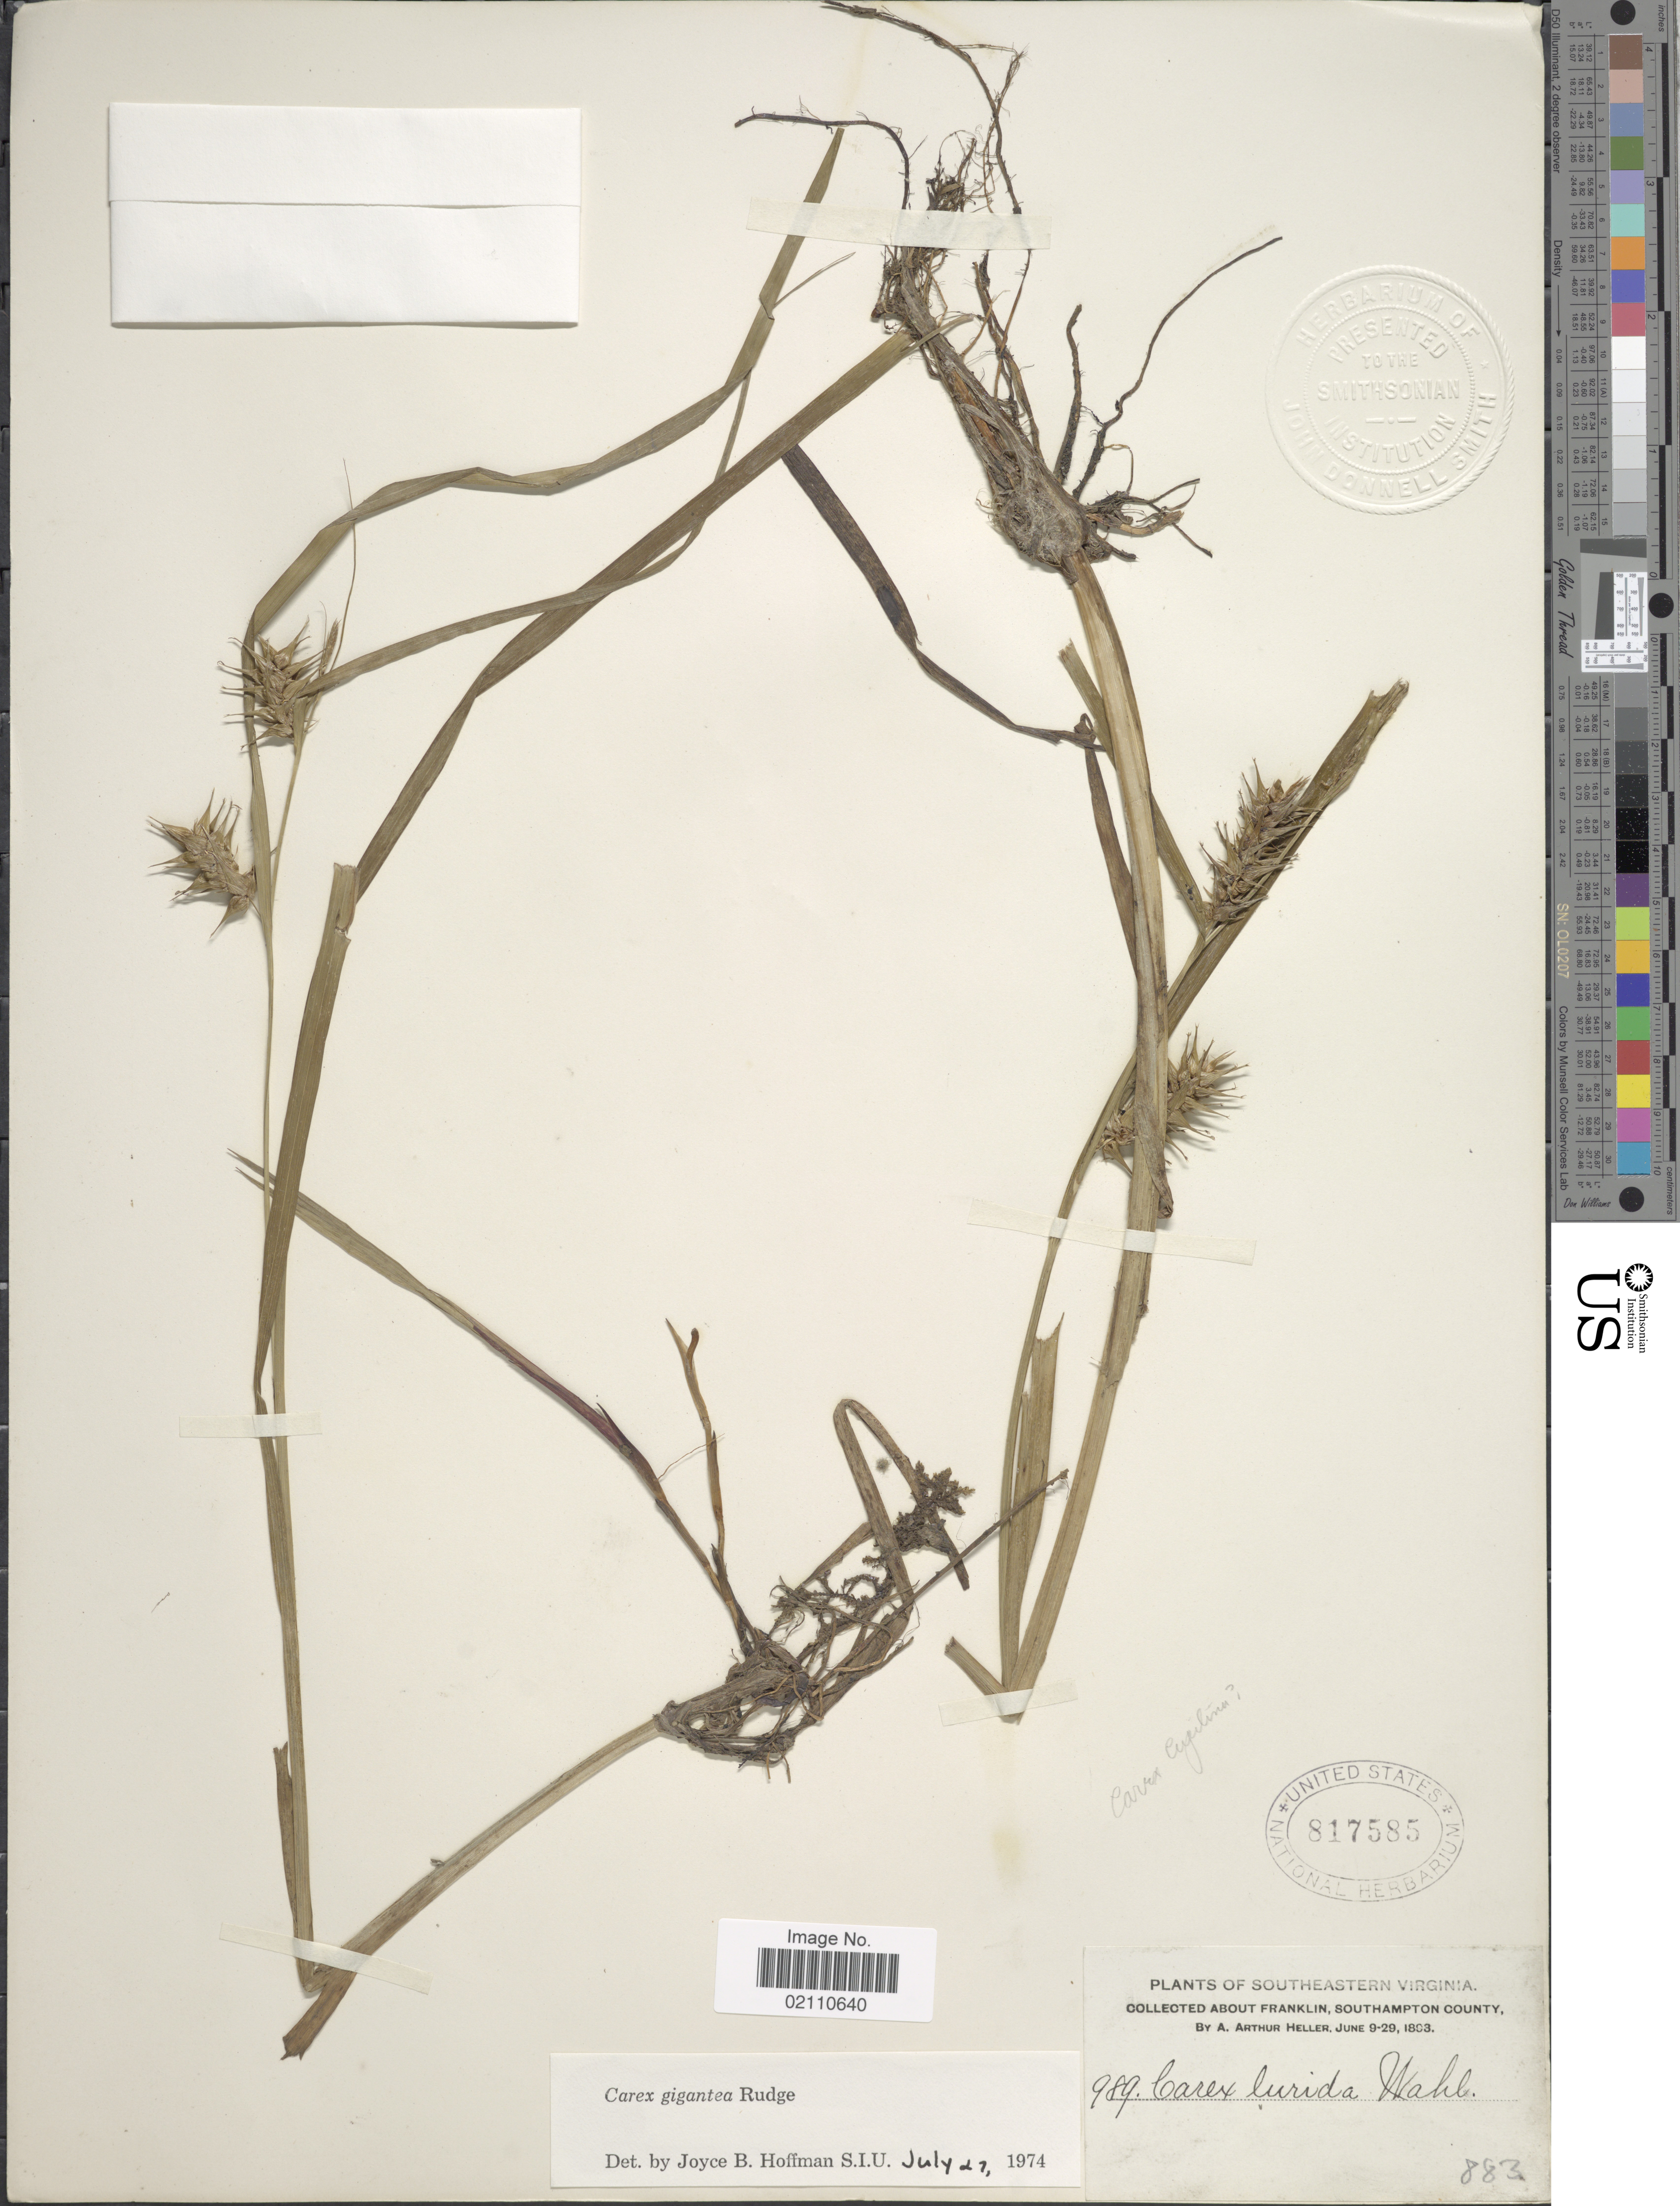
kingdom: Plantae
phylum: Tracheophyta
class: Liliopsida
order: Poales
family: Cyperaceae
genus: Carex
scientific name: Carex gigantea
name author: Rudge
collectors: A. A. Heller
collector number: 883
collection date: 1893-06-09/1893-06-29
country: United States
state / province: Virginia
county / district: City of Franklin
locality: Southeastern Virginia, Franklin, Southampton County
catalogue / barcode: US 817585